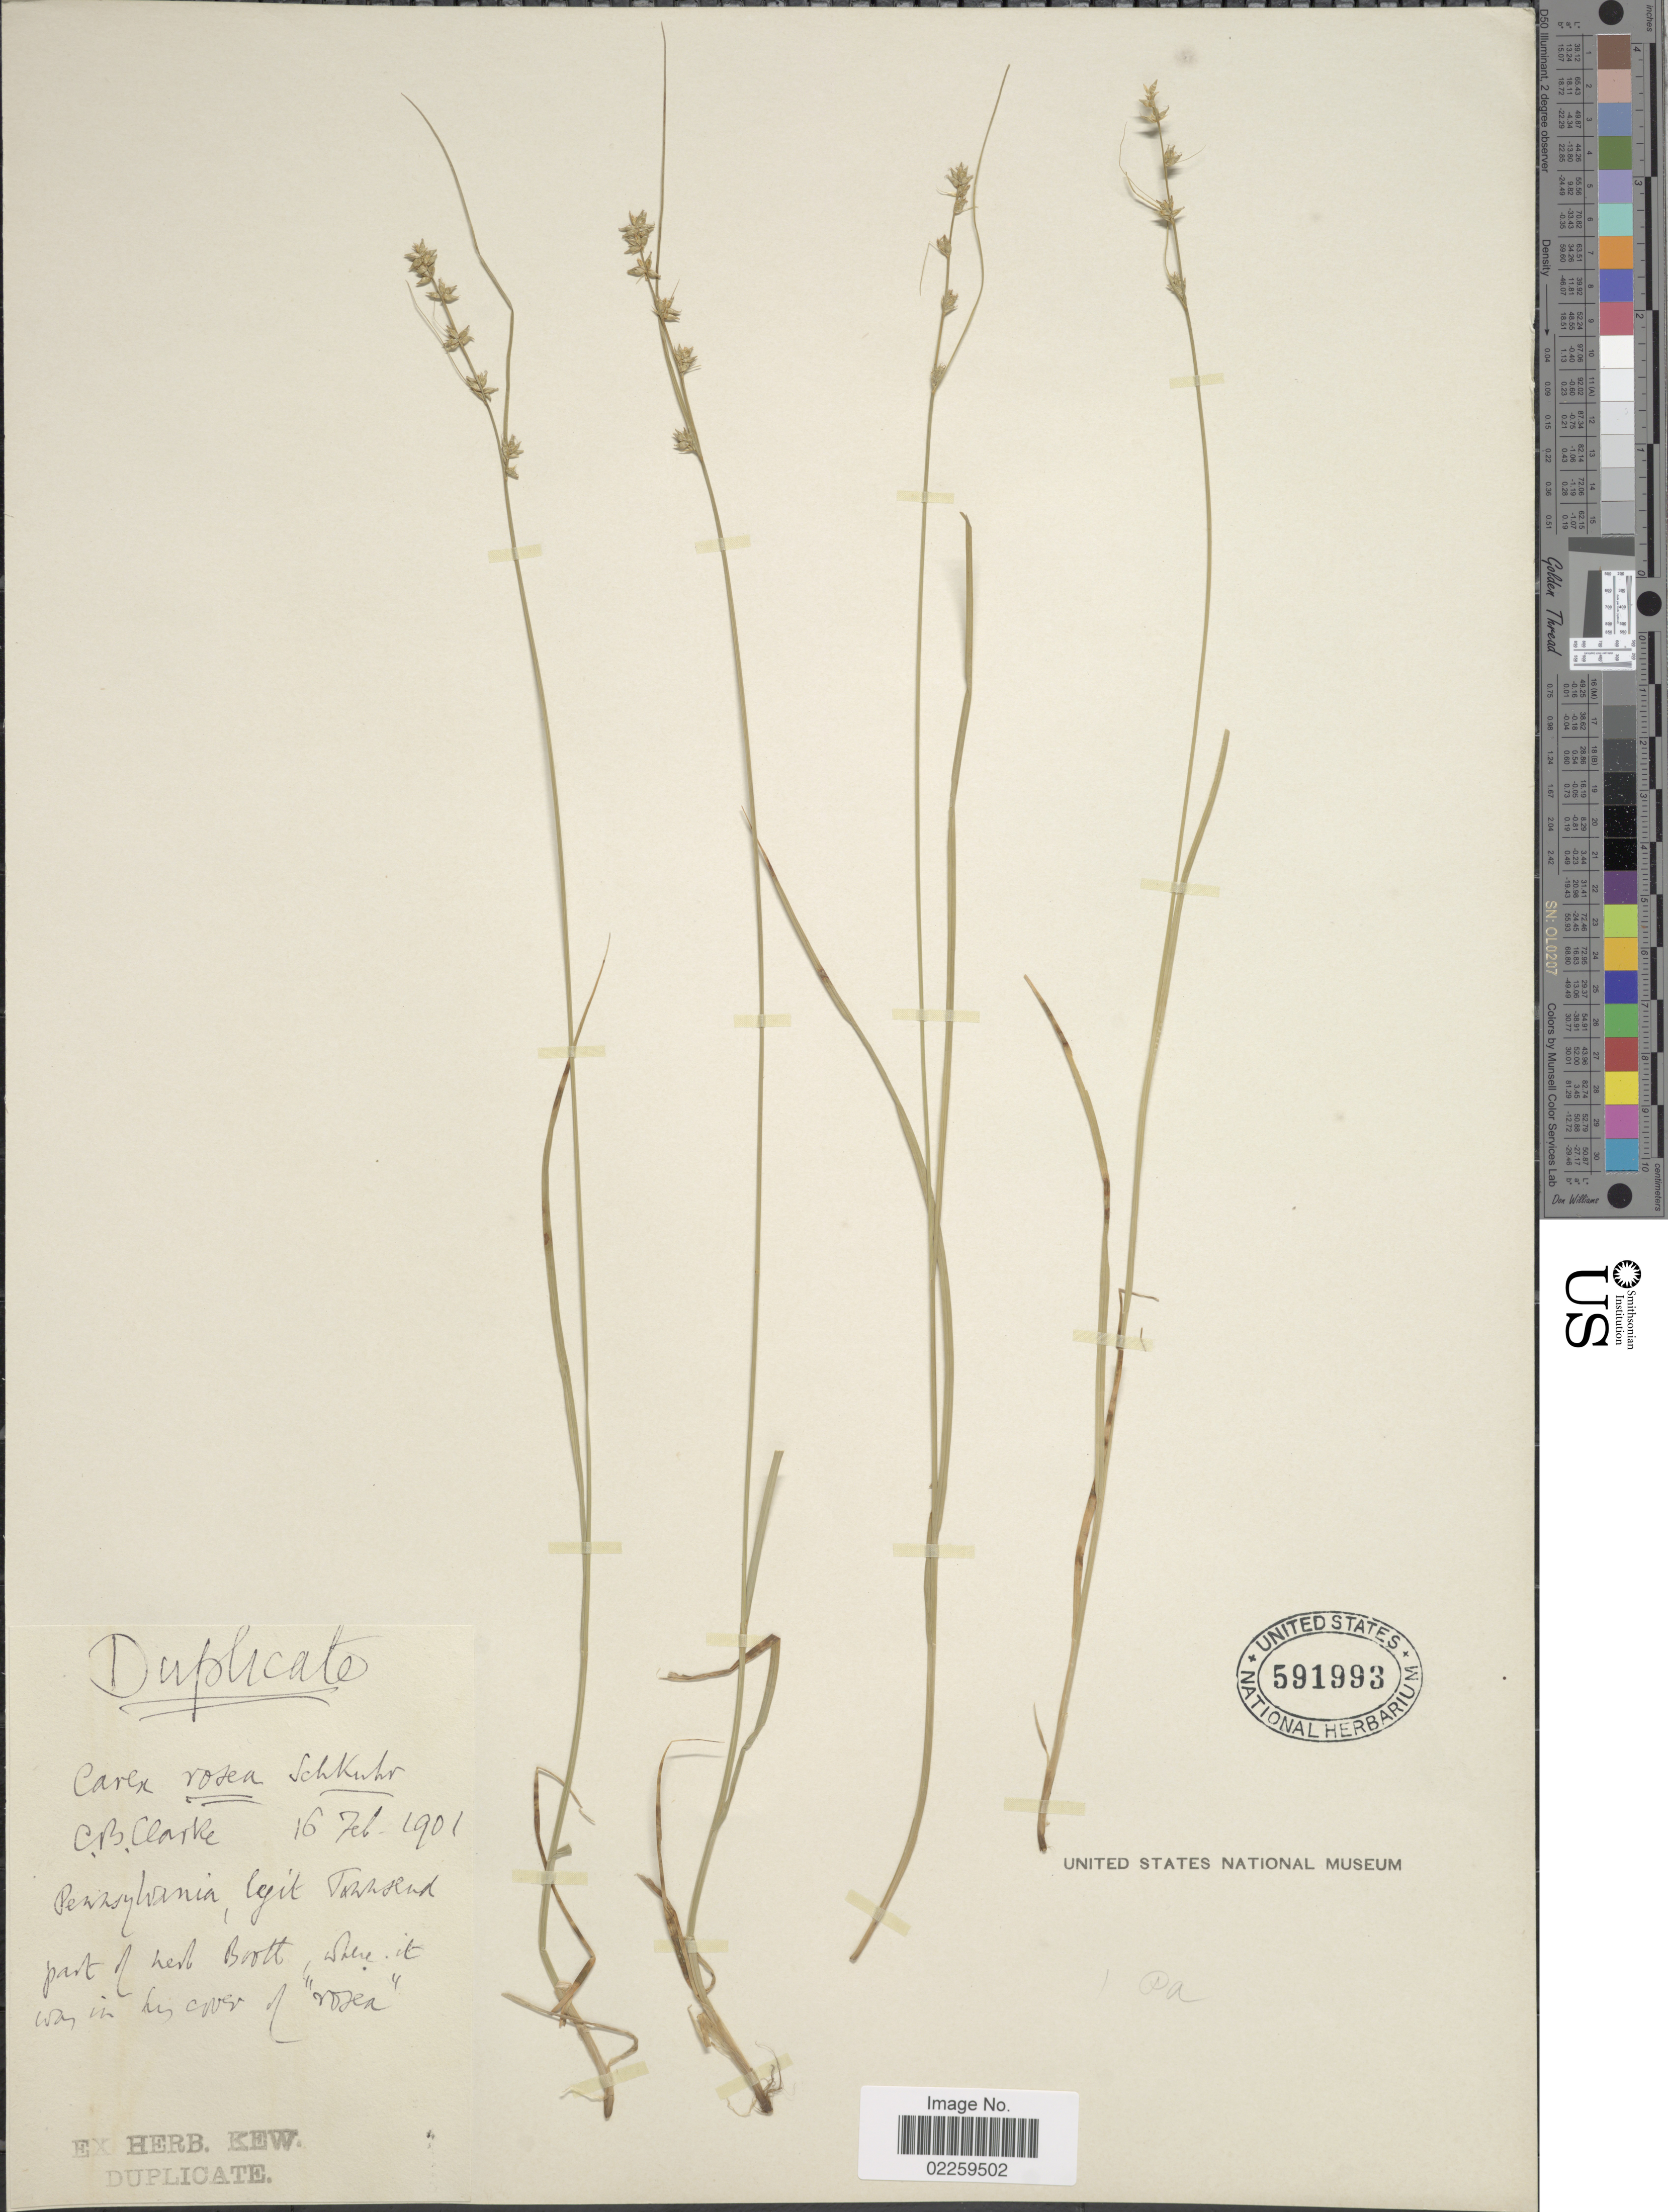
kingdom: Plantae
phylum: Tracheophyta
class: Liliopsida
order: Poales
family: Cyperaceae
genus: Carex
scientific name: Carex rosea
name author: Willd.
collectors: Townsend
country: United States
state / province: Pennsylvania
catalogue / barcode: US 591993